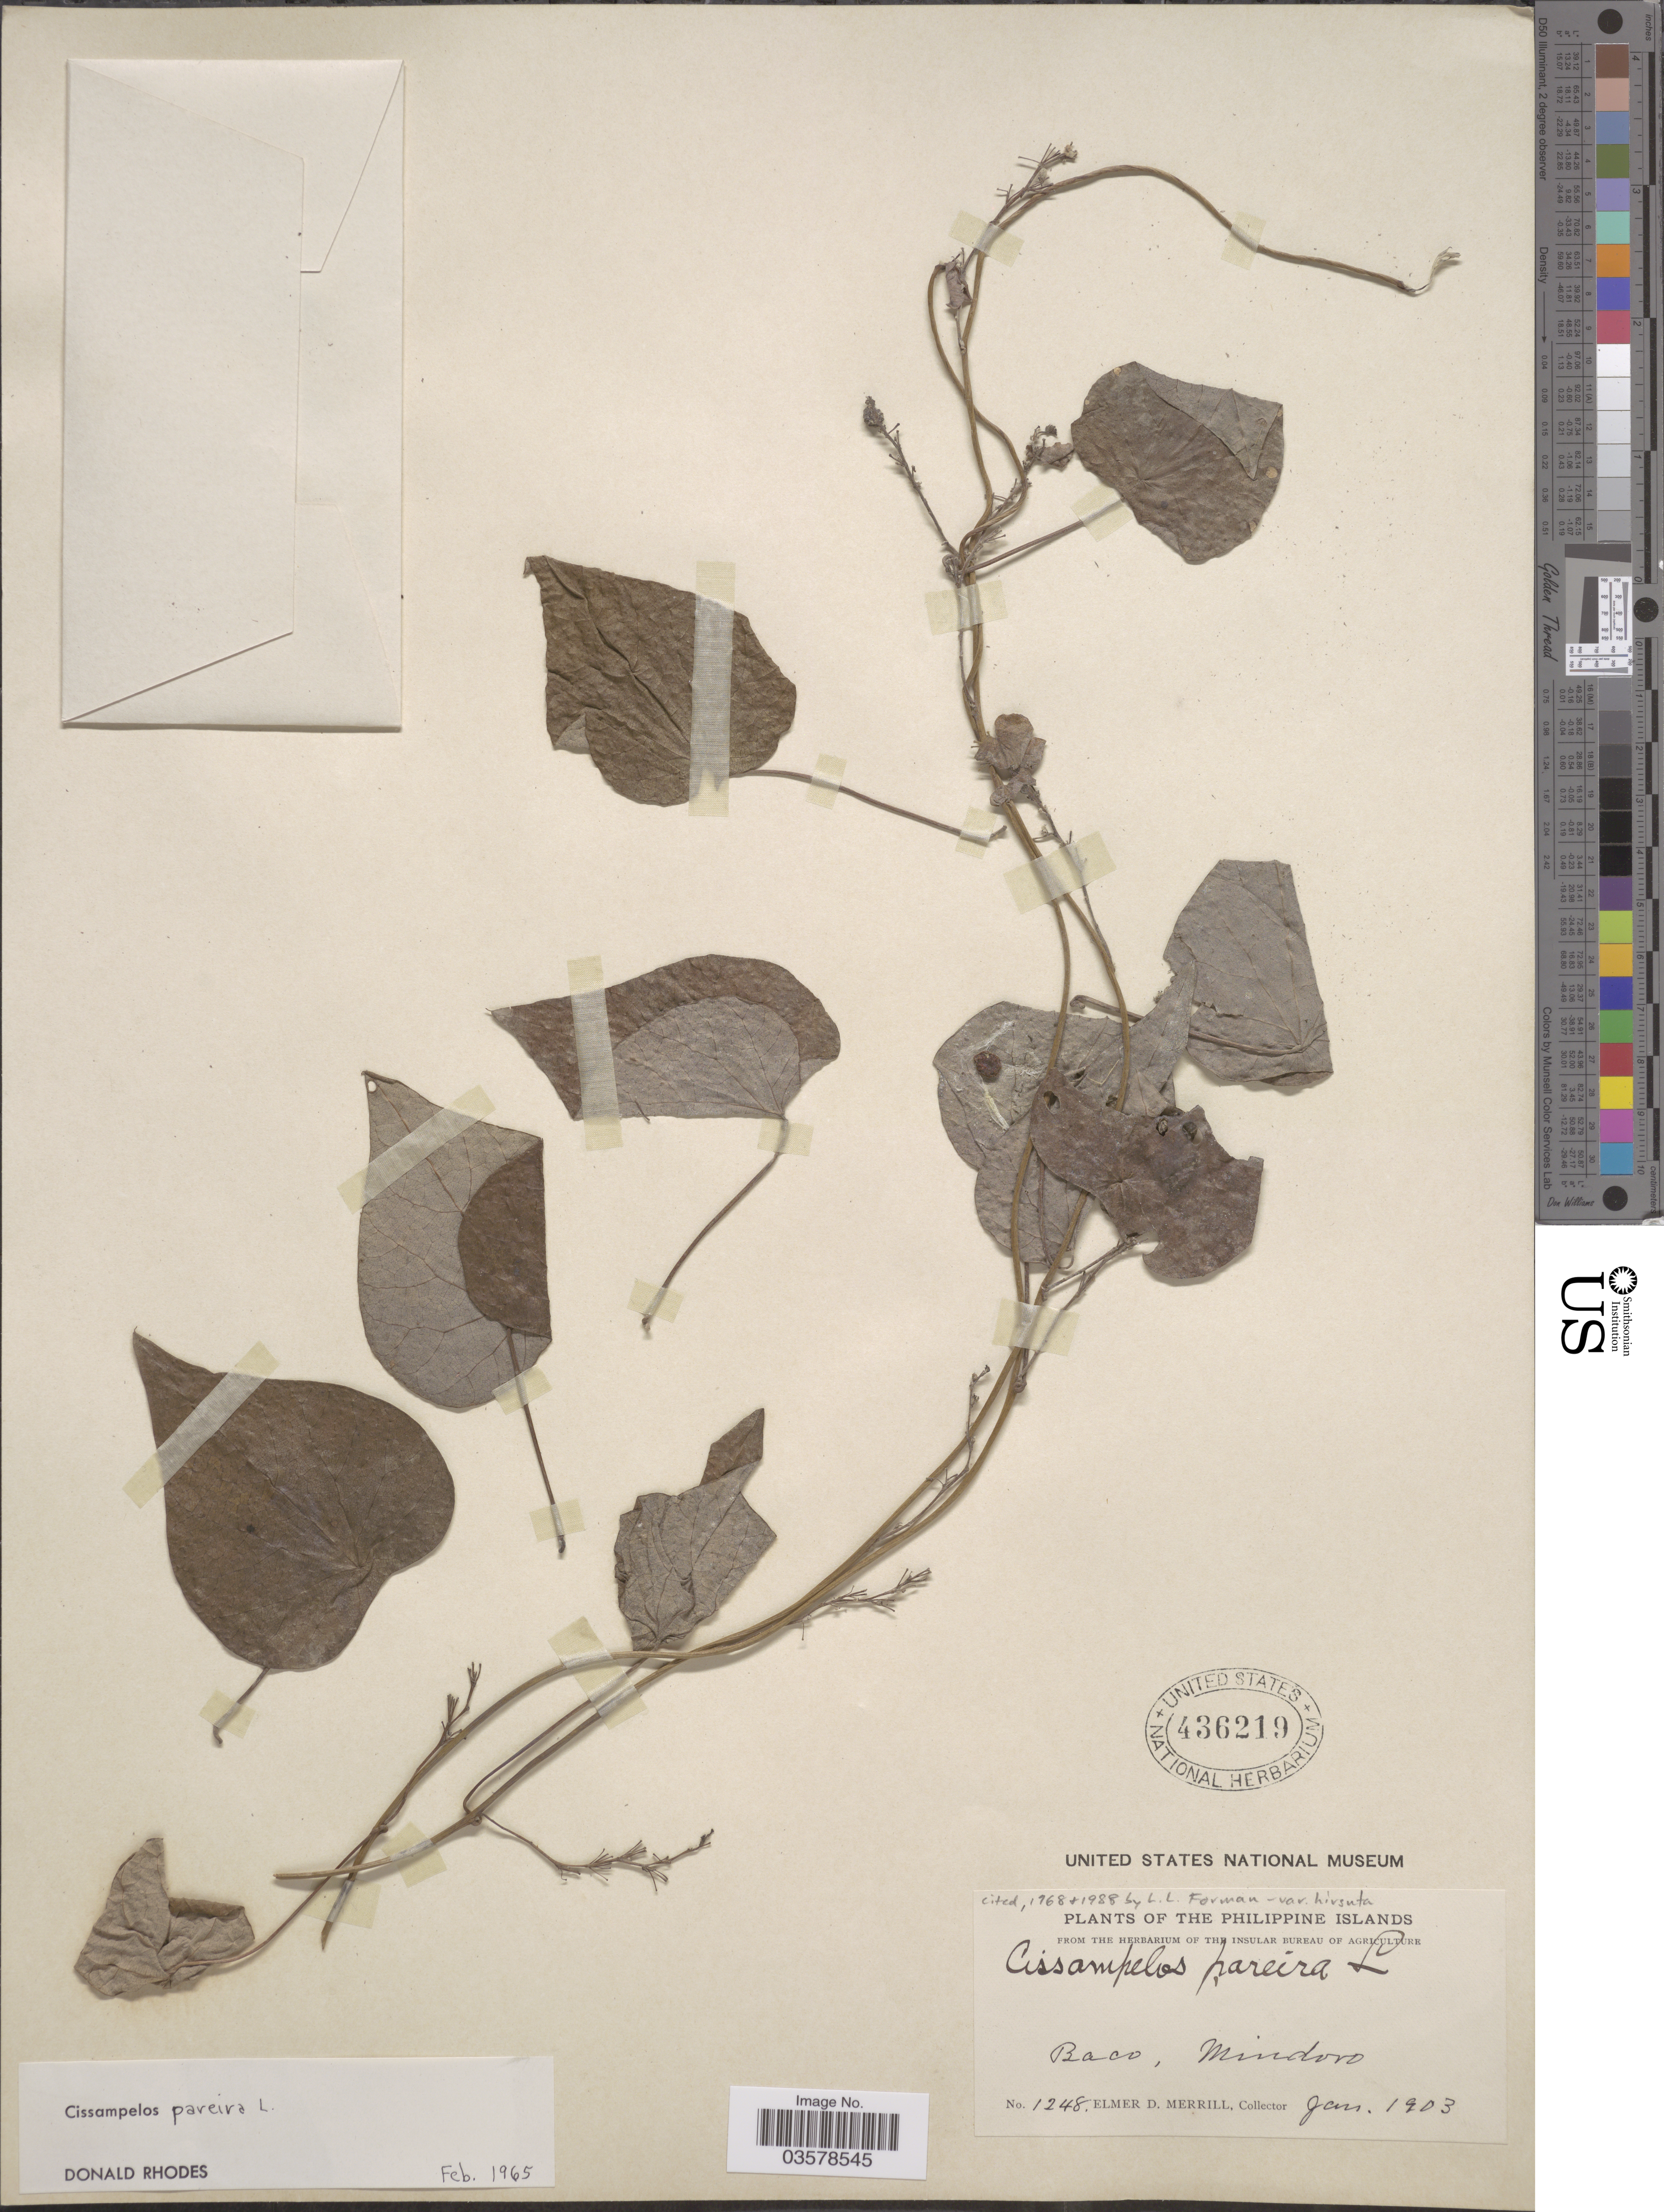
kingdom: Plantae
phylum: Tracheophyta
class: Magnoliopsida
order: Ranunculales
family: Menispermaceae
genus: Cissampelos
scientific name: Cissampelos pareira var. hirsuta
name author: (Buch.-Ham. ex DC.) Forman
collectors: E. D. Merrill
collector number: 1248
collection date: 1903-01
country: Philippines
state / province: Mimaropa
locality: The Philippine Islands. Baco, Mindoro.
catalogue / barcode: US 436219